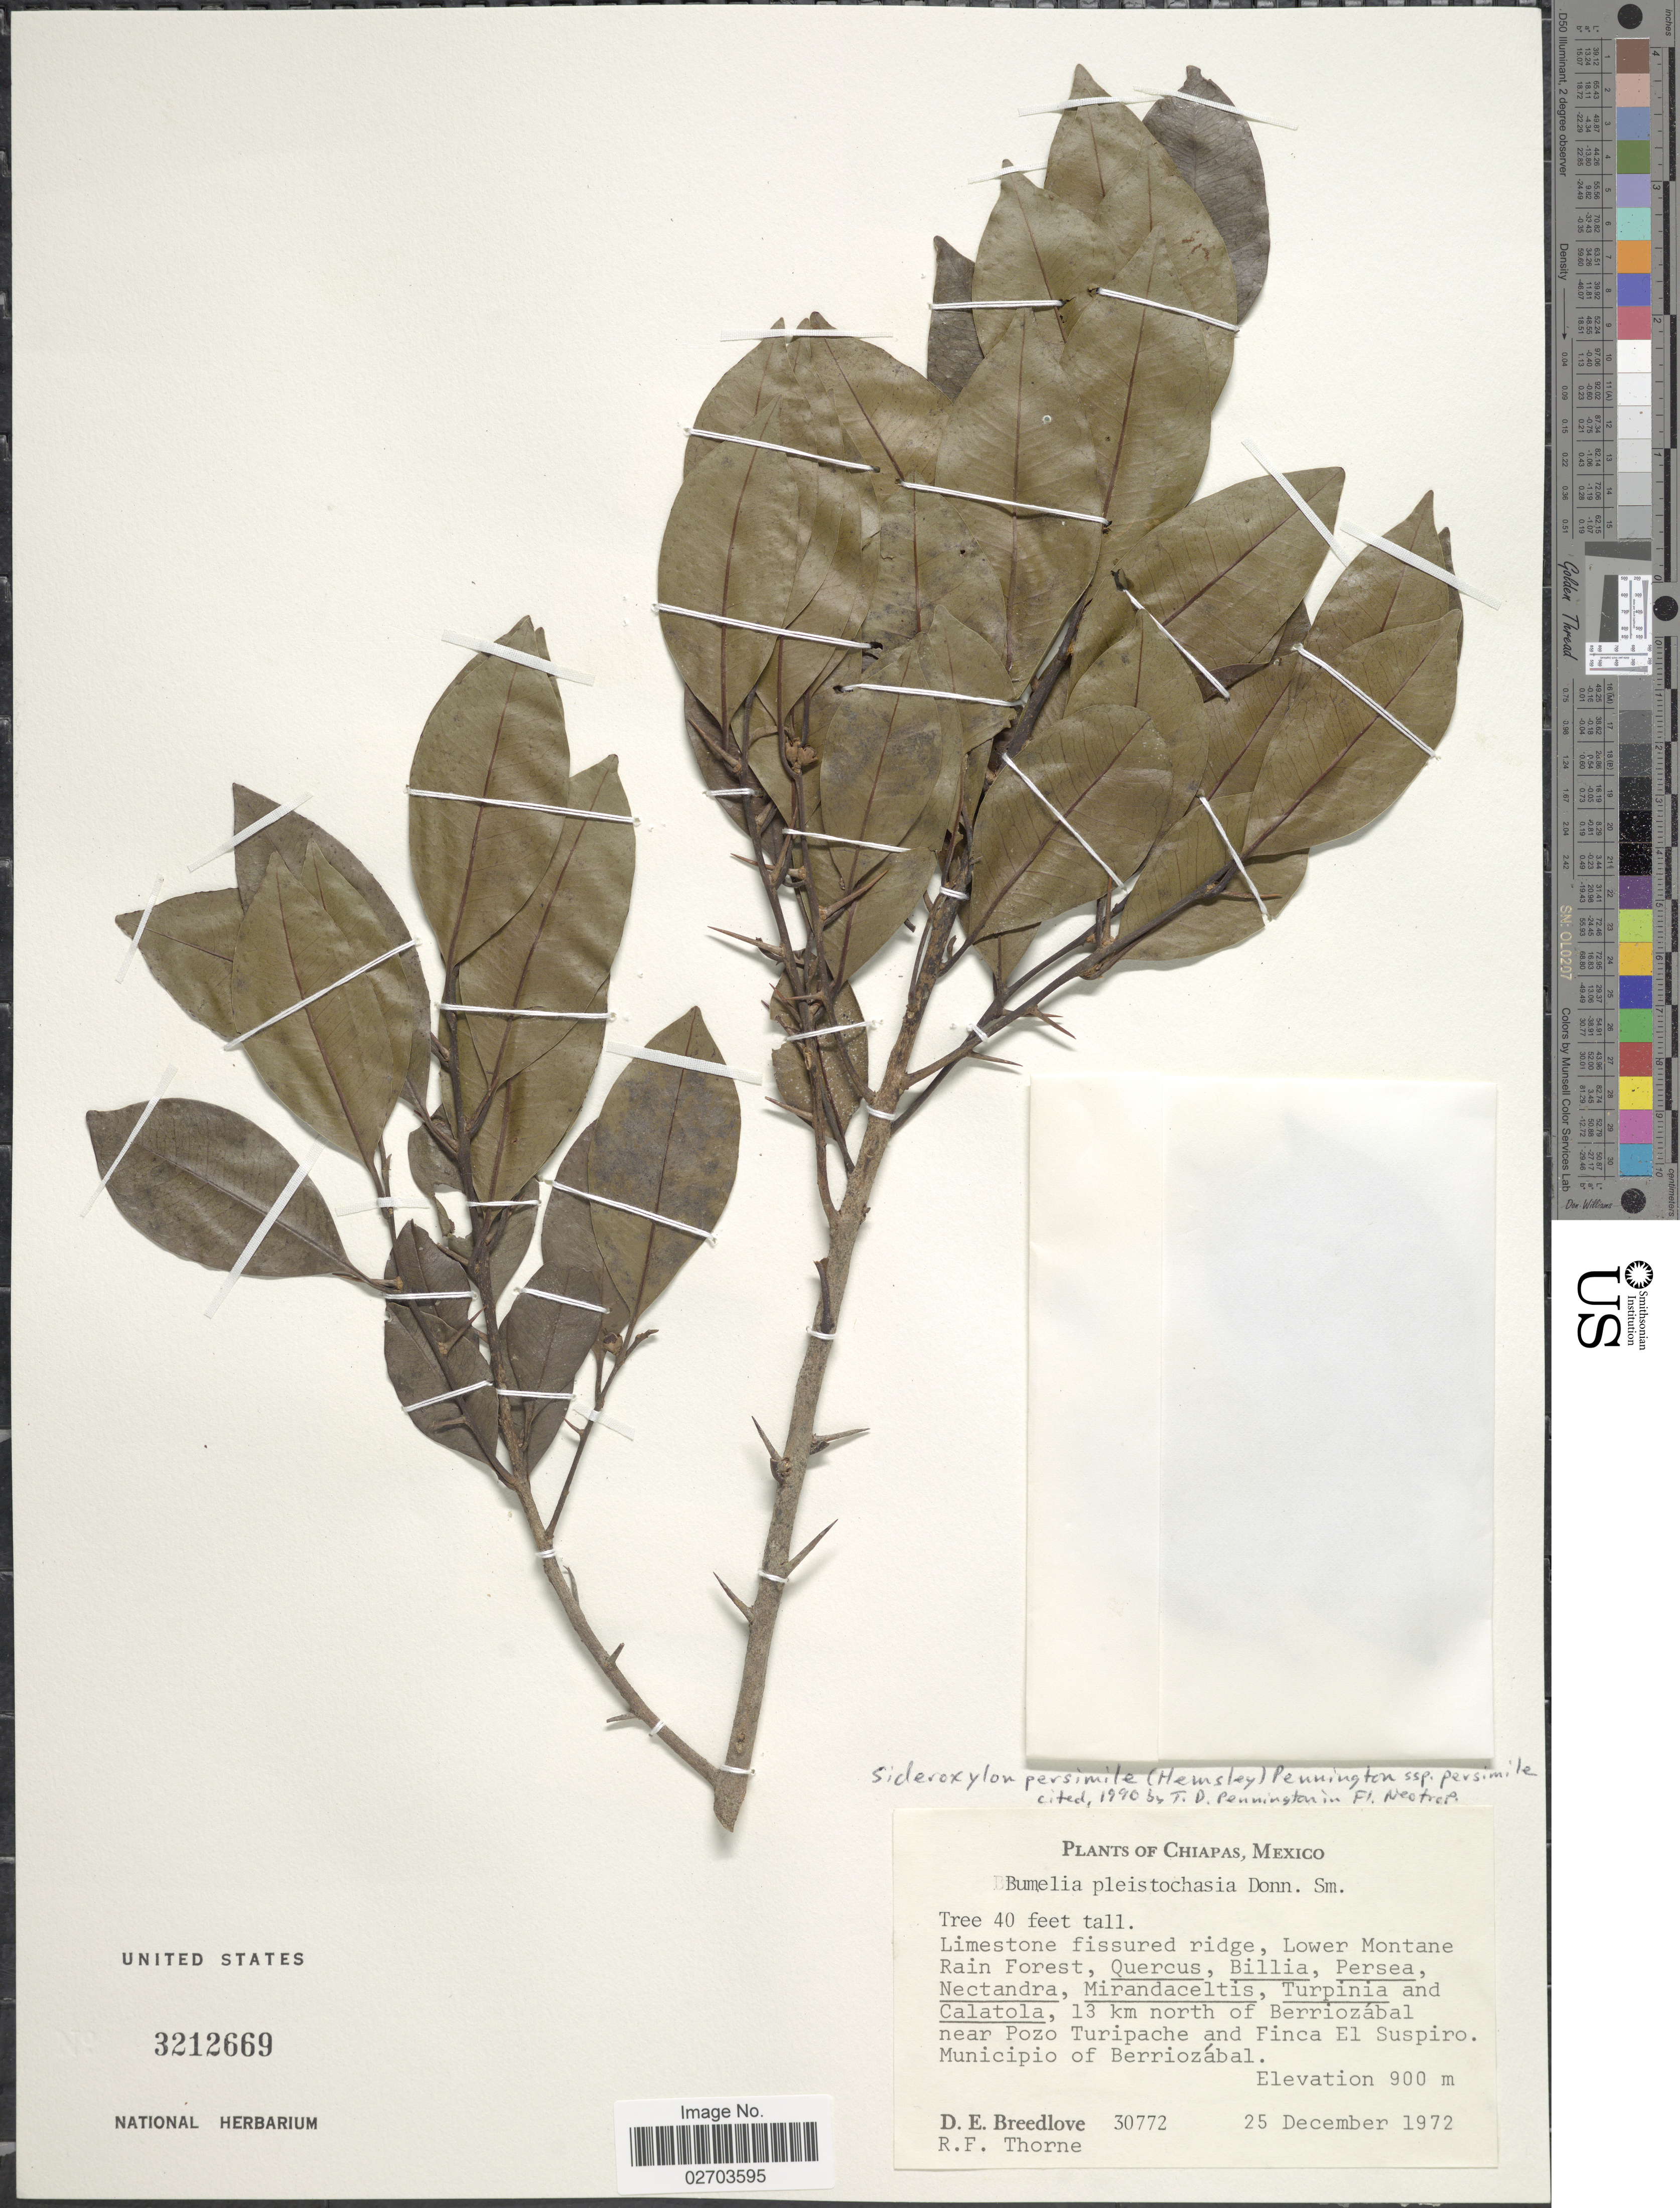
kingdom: Plantae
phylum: Tracheophyta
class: Magnoliopsida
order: Ericales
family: Sapotaceae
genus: Sideroxylon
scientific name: Sideroxylon persimile subsp. persimile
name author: (Hemsl.) T.D. Penn.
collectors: D. E. Breedlove & R. F. Thorne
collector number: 30772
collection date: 1972-12-25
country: Mexico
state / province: Chiapas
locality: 13 km north of Berriozabal near Pozo Turipache and Finca El Suspiro, Municipio of Berriozabal.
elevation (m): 900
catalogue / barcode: US 3212669